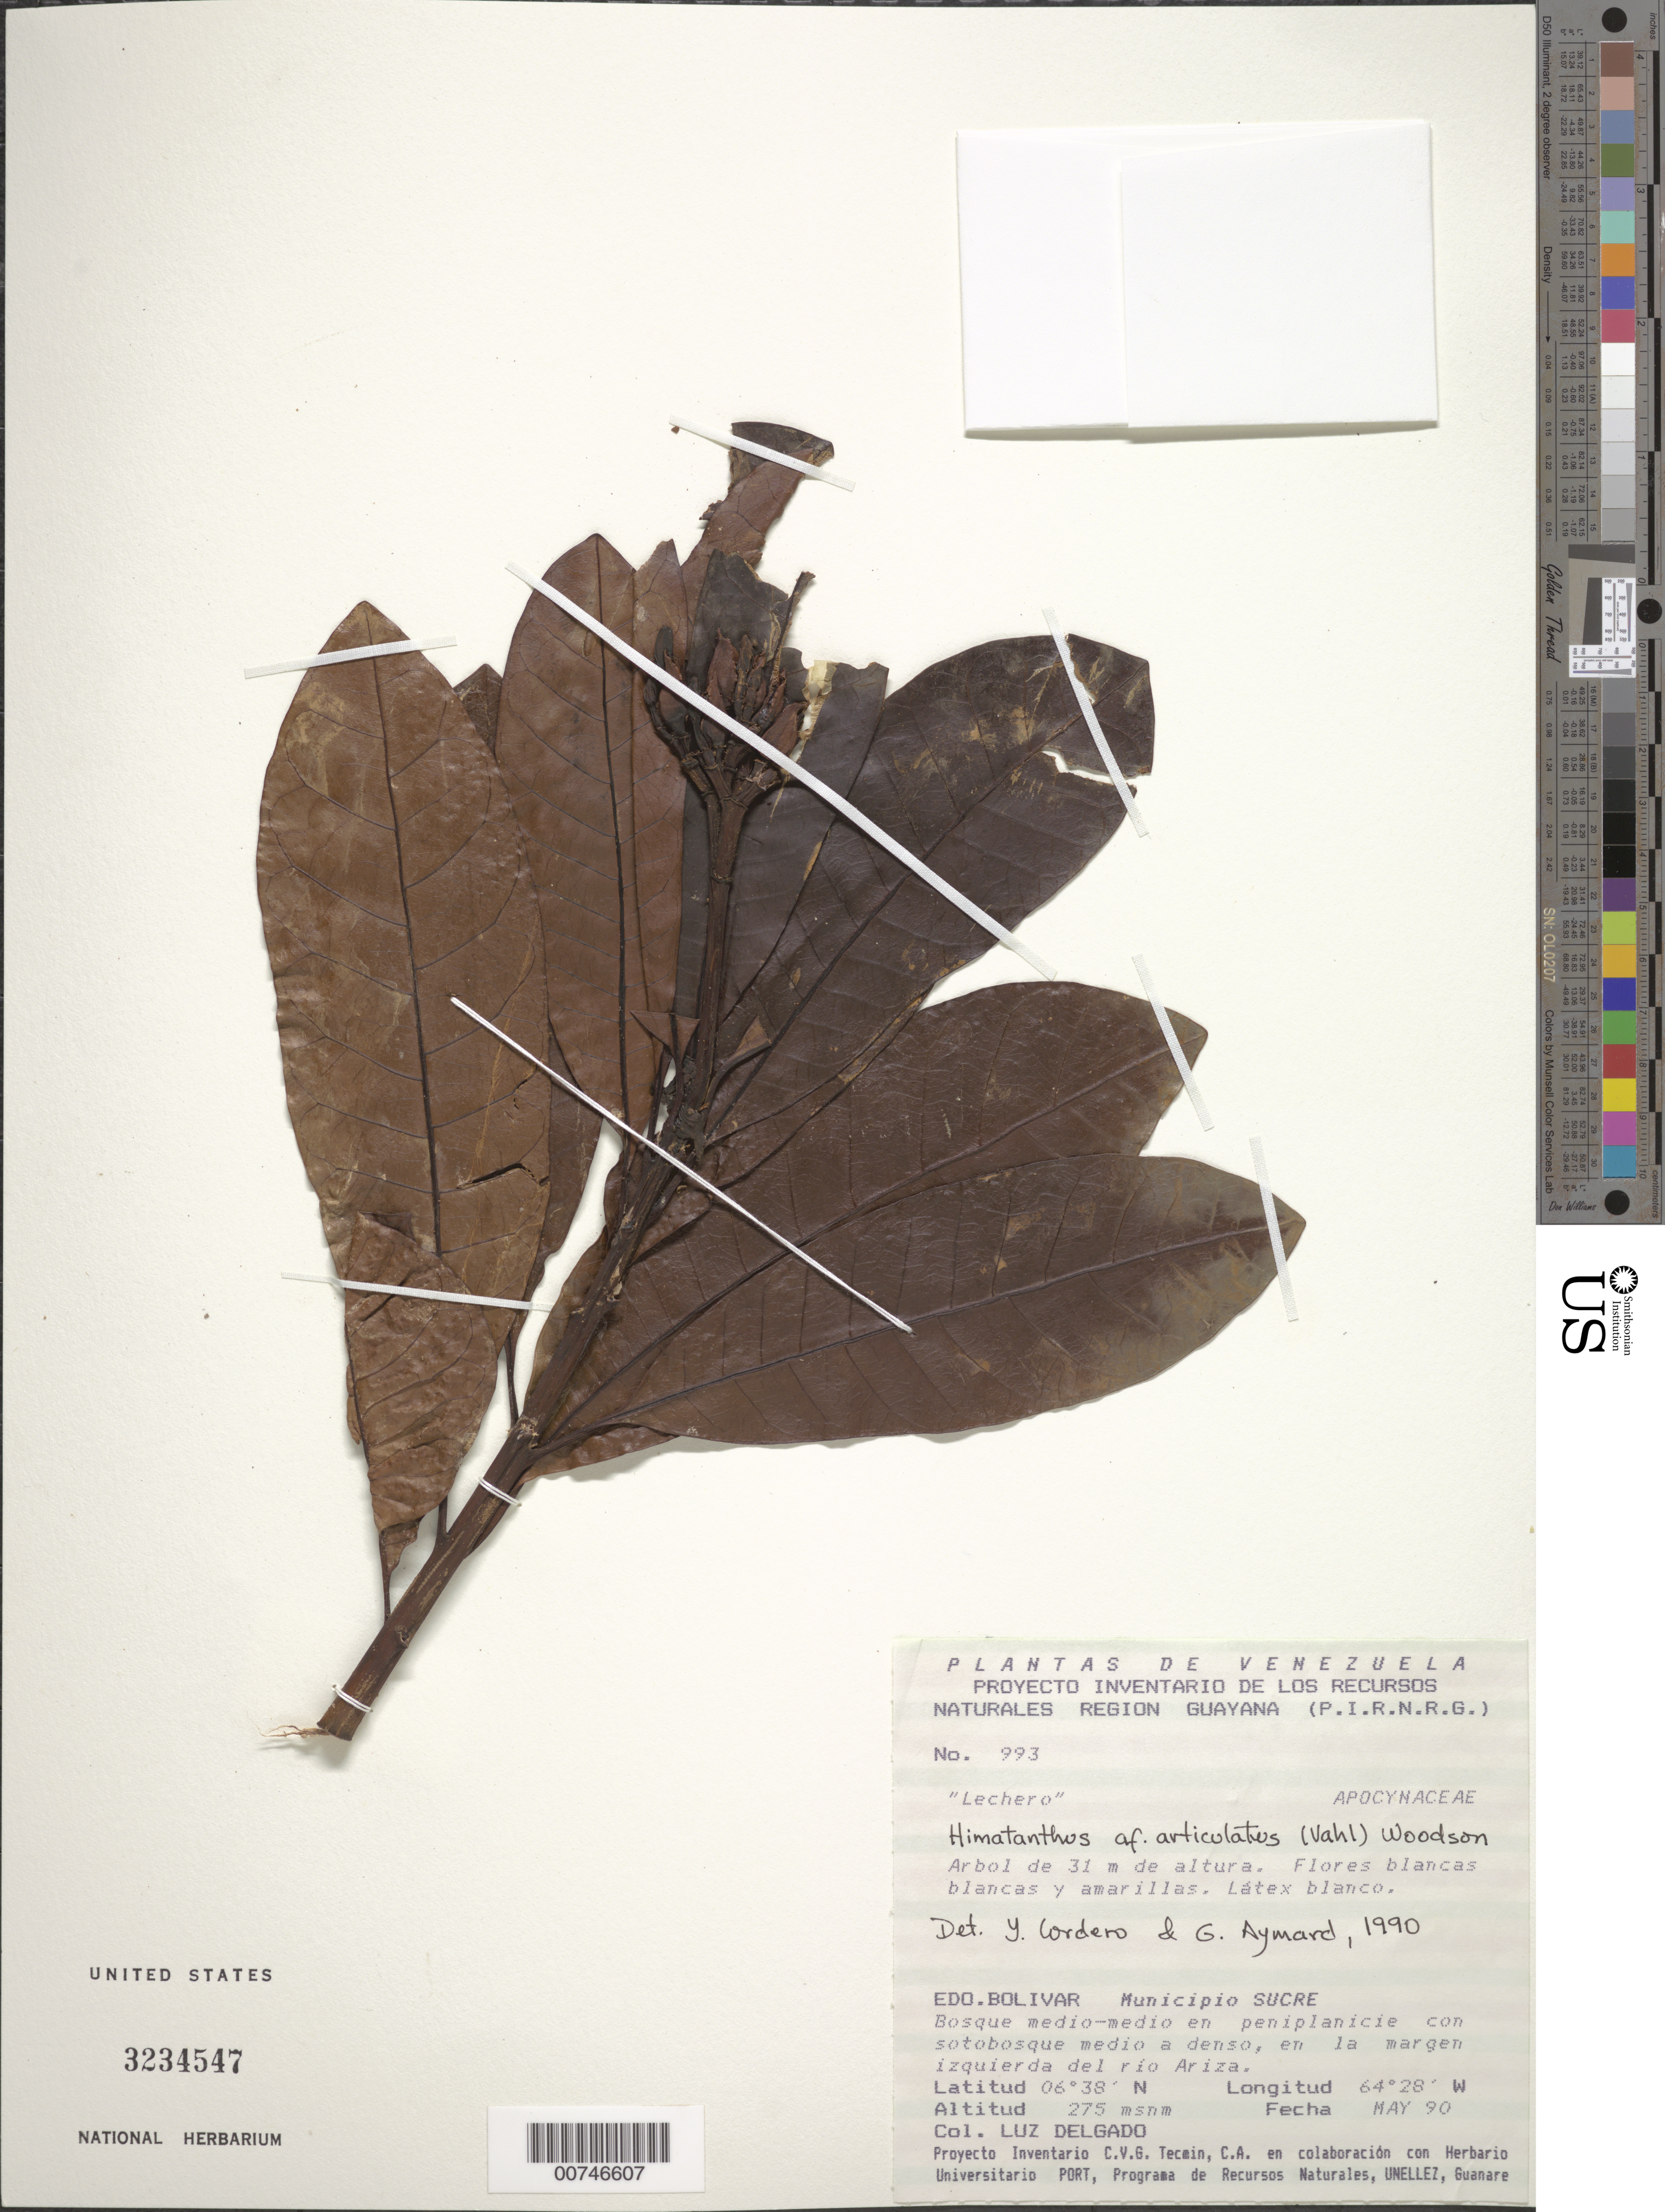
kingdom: Plantae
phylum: Tracheophyta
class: Magnoliopsida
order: Gentianales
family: Apocynaceae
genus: Himatanthus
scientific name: Himatanthus articulatus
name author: (Vahl) Woodson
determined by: Cordero, Y.; Aymard C., G. A.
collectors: L. Delgado V.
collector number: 993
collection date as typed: May-90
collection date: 1990-05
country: Venezuela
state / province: Bolívar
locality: Mun. Sucre, Río Ariza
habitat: Bosque medio-medio en peniplanicie con sotobosque medio a denso, en la margen izquier da del rio Ariza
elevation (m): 275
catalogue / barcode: US 3234547